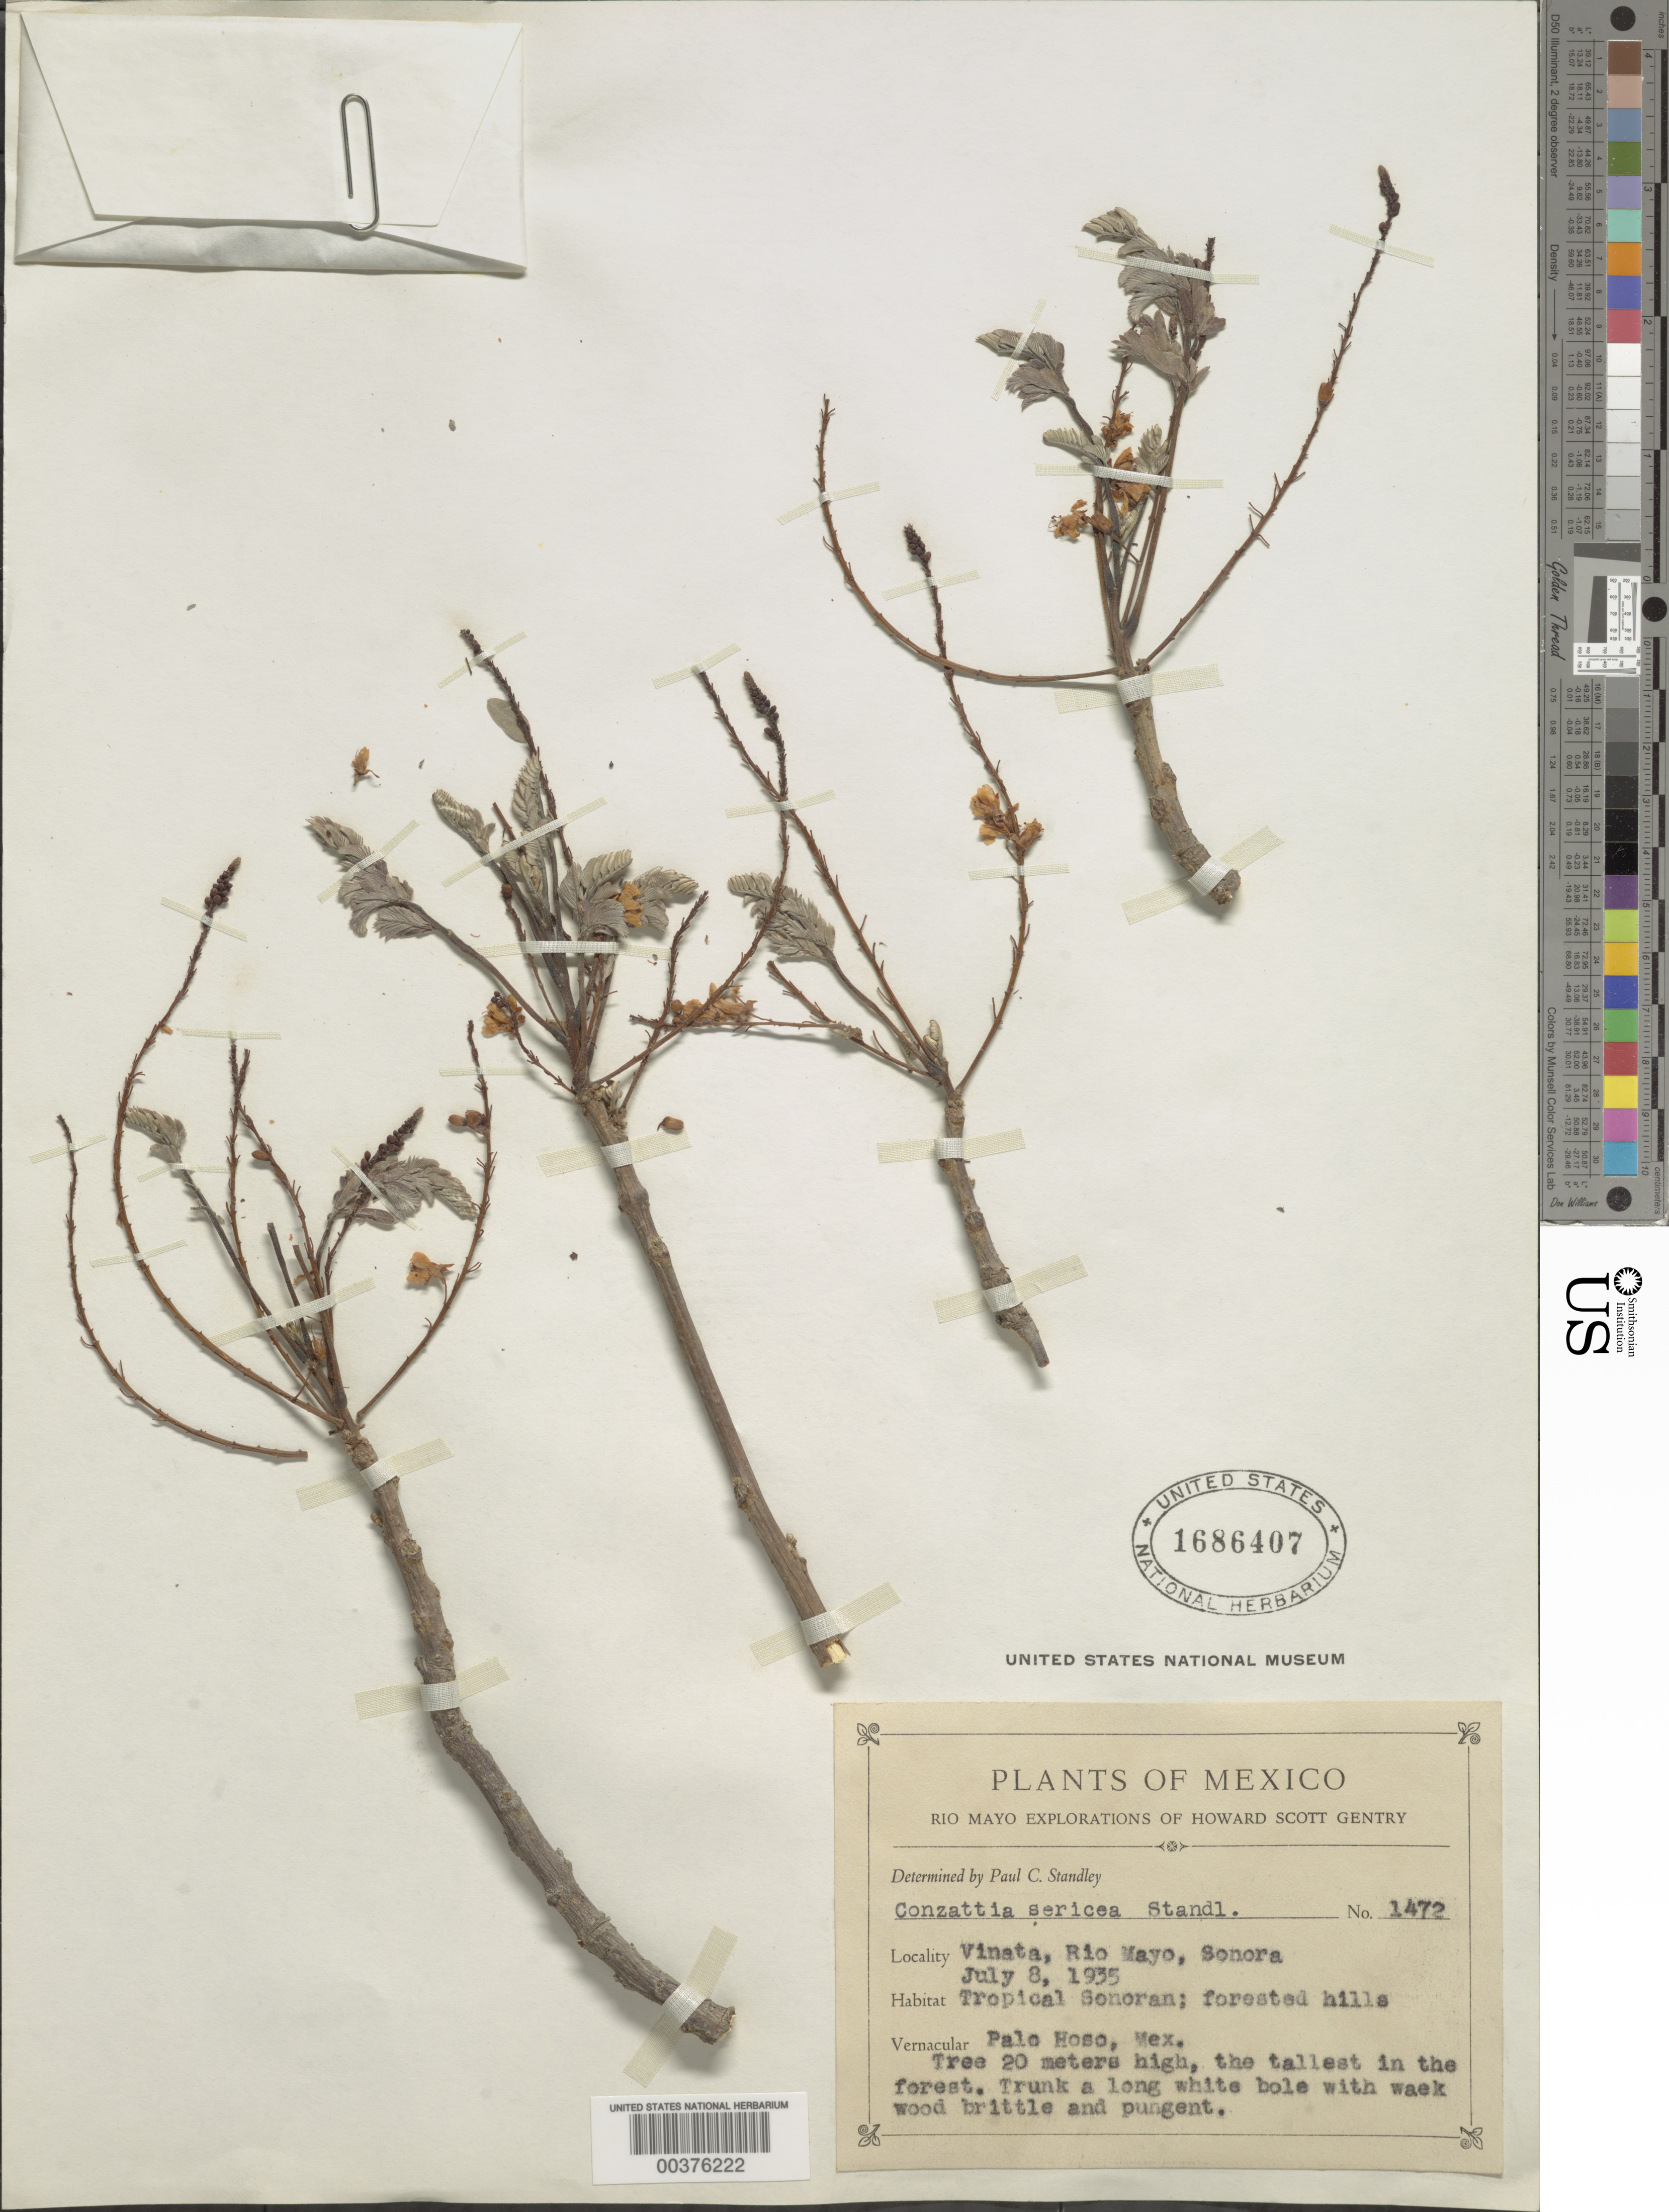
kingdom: Plantae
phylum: Tracheophyta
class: Magnoliopsida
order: Fabales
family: Fabaceae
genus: Conzattia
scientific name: Conzattia sericea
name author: Standl.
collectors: H. S. Gentry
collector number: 1472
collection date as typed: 08 Jul 1935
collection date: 1935-07-08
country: Mexico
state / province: Sonora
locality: Vinata, Rio Mayo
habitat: Tropical sonoran; forested hills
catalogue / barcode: US 1686407